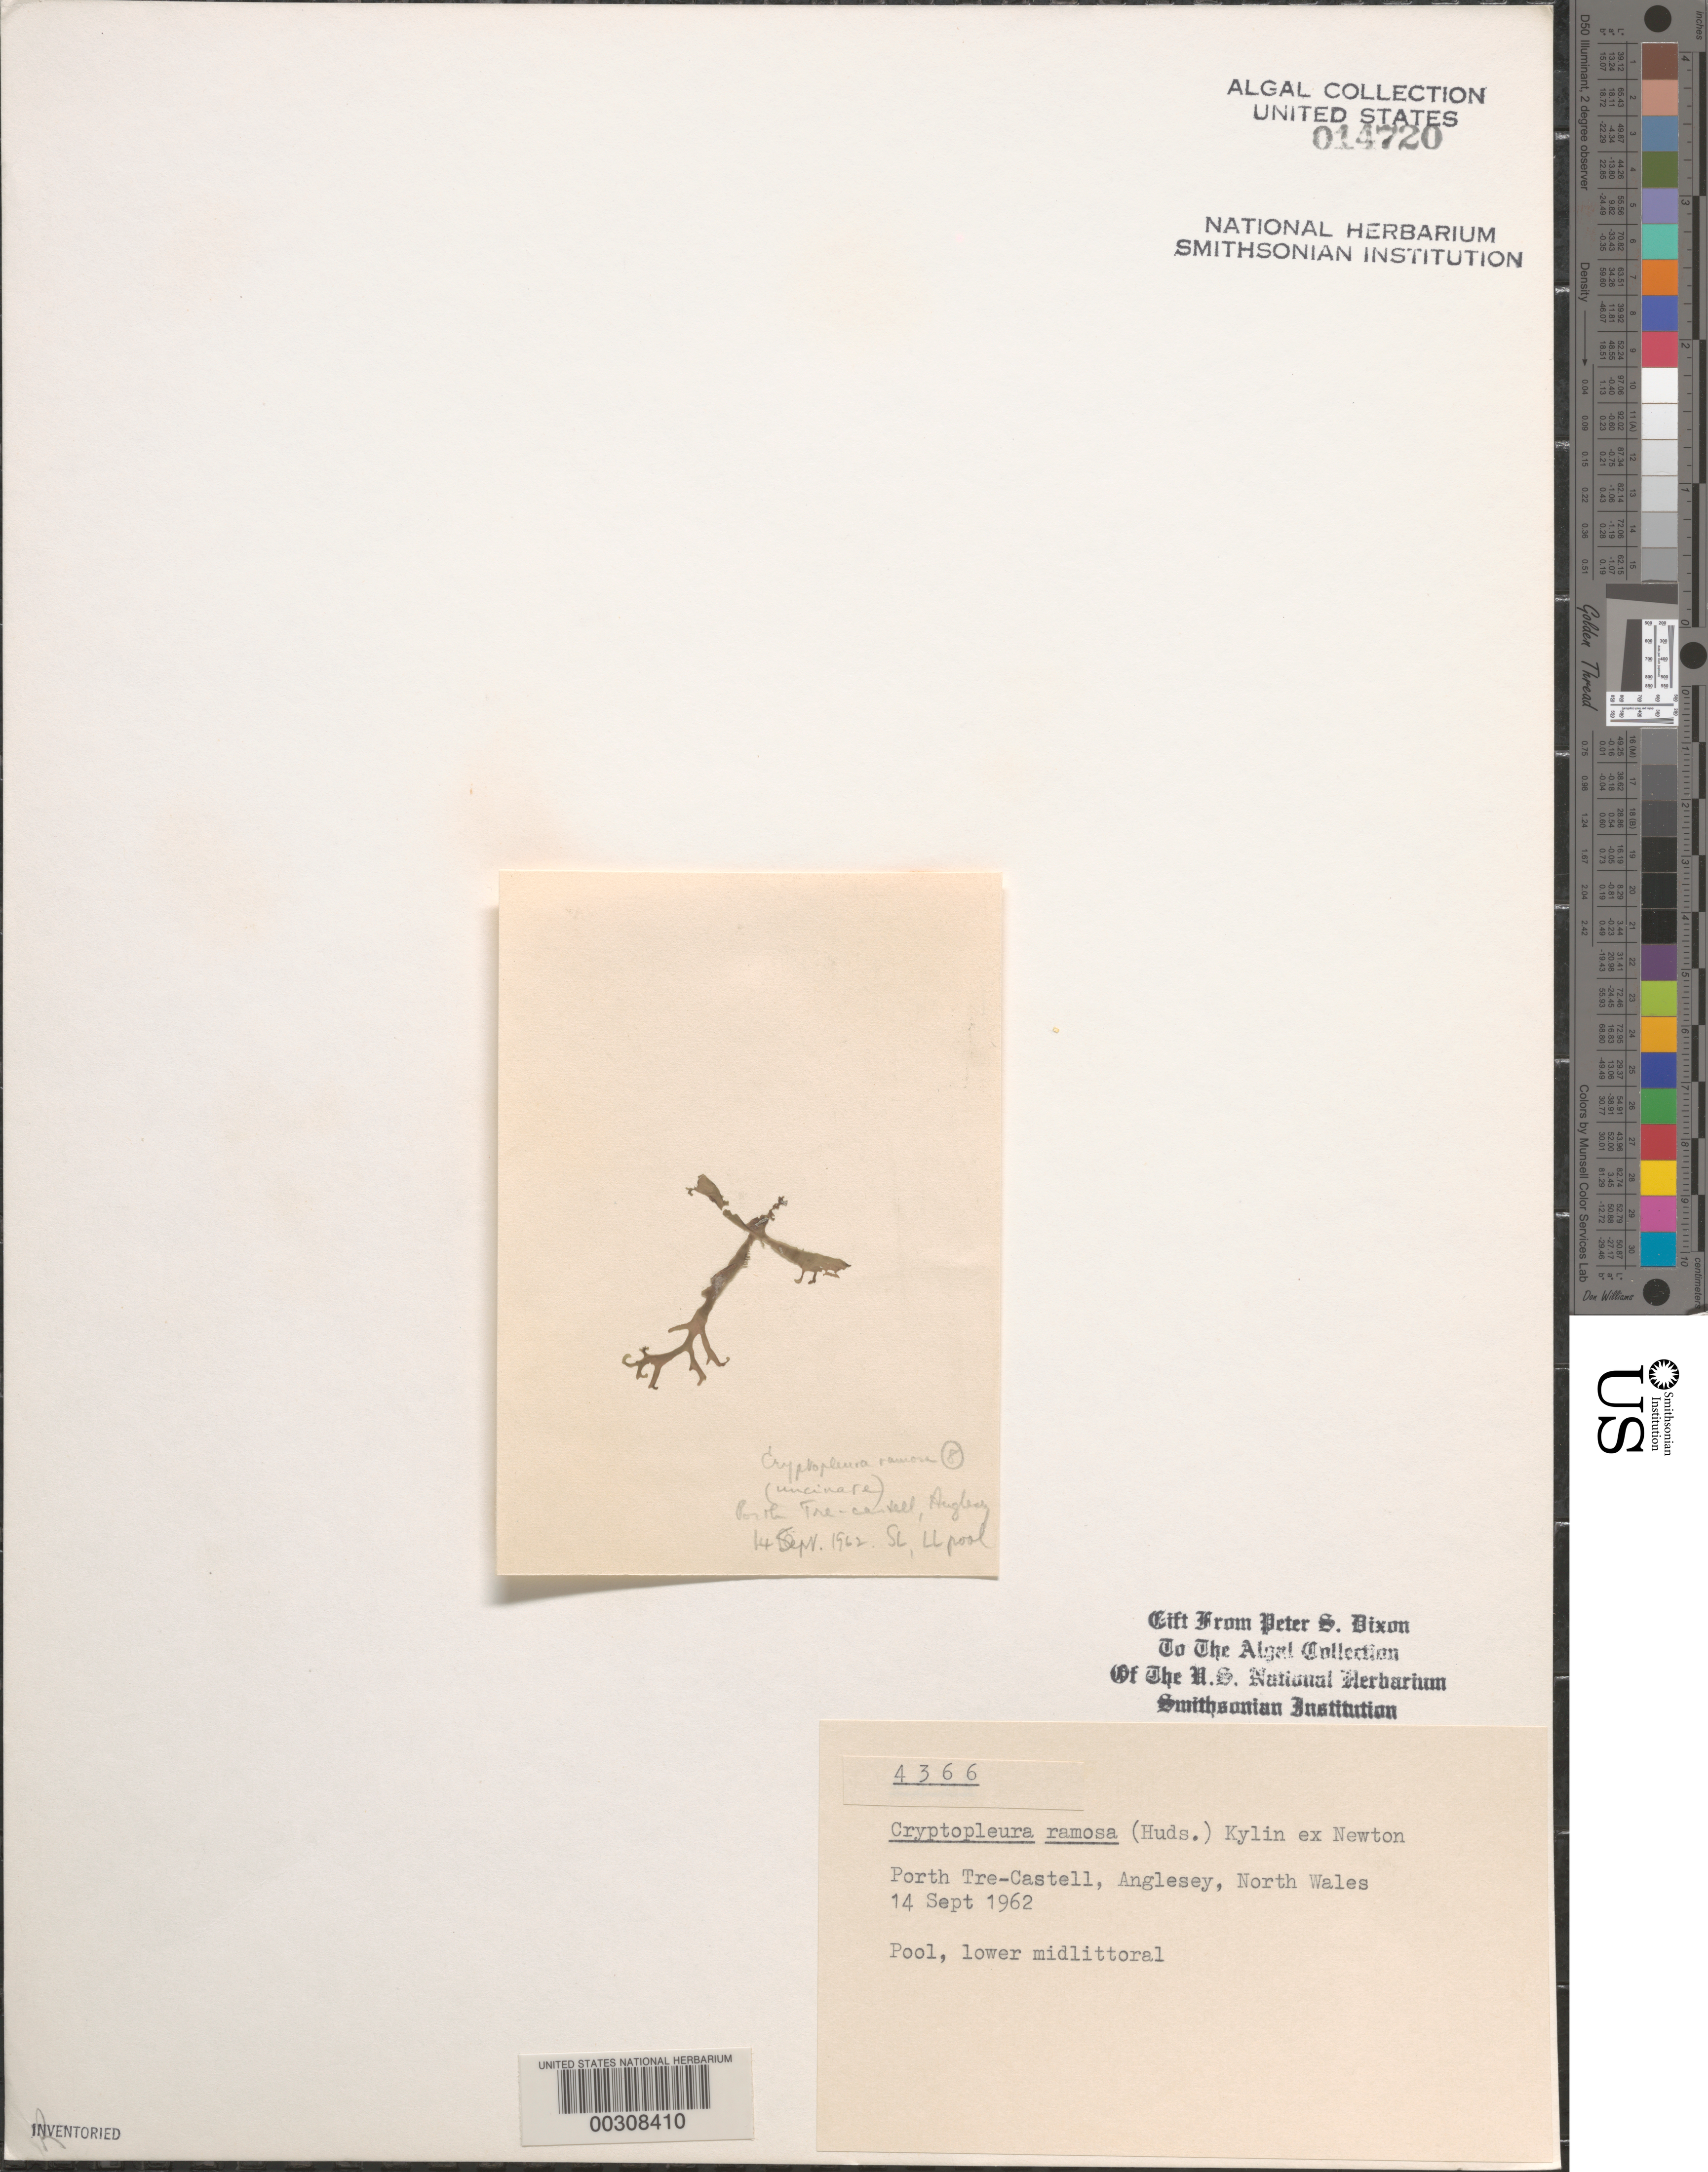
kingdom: Plantae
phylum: Rhodophyta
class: Florideophyceae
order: Ceramiales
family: Delesseriaceae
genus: Cryptopleura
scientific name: Cryptopleura ramosa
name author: (Huds.) L.M. Newton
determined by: Dixon, P. S.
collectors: P. S. Dixon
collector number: PSD 4366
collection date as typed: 14 Sep 1962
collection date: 1962-09-14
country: United Kingdom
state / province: Wales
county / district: Gwynedd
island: Anglesey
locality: Porth-Tre-Castell, Holy Island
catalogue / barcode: US 14720